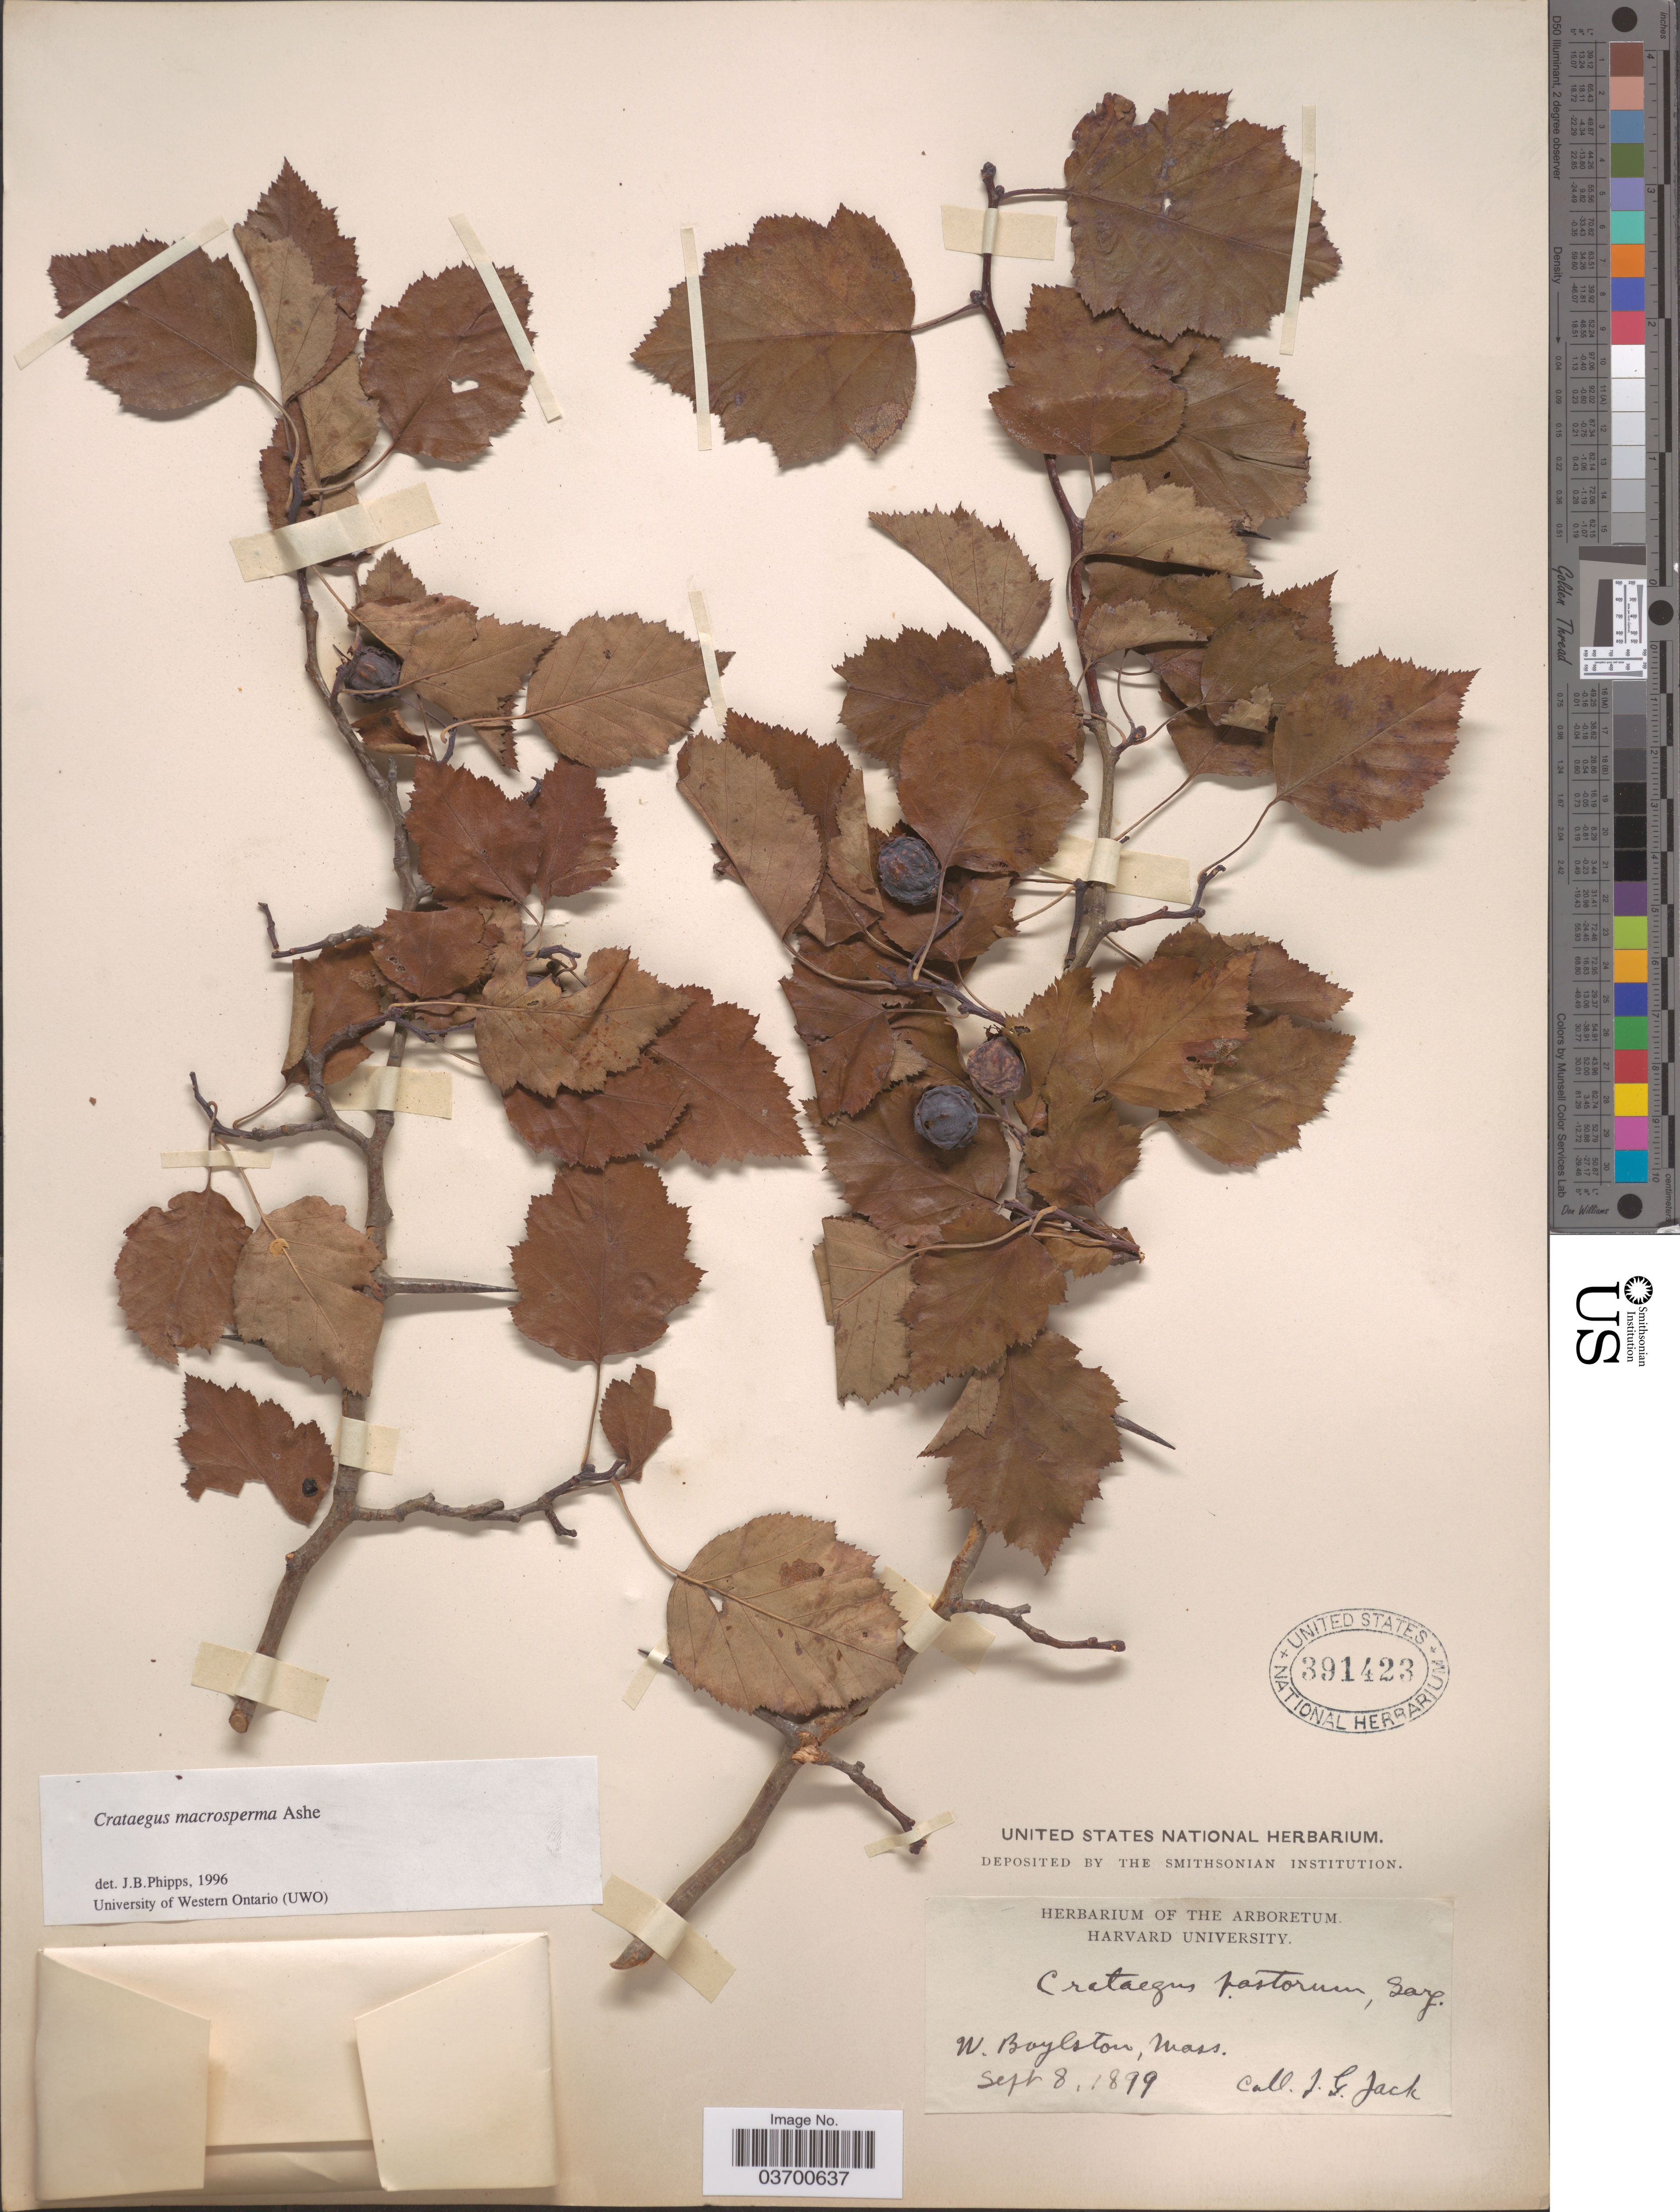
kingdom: Plantae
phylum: Tracheophyta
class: Magnoliopsida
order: Rosales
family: Rosaceae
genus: Crataegus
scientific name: Crataegus macrosperma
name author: Ashe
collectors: J. G. Jack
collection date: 1899-09-08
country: United States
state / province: Massachusetts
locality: W. Boylston.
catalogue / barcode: US 391423